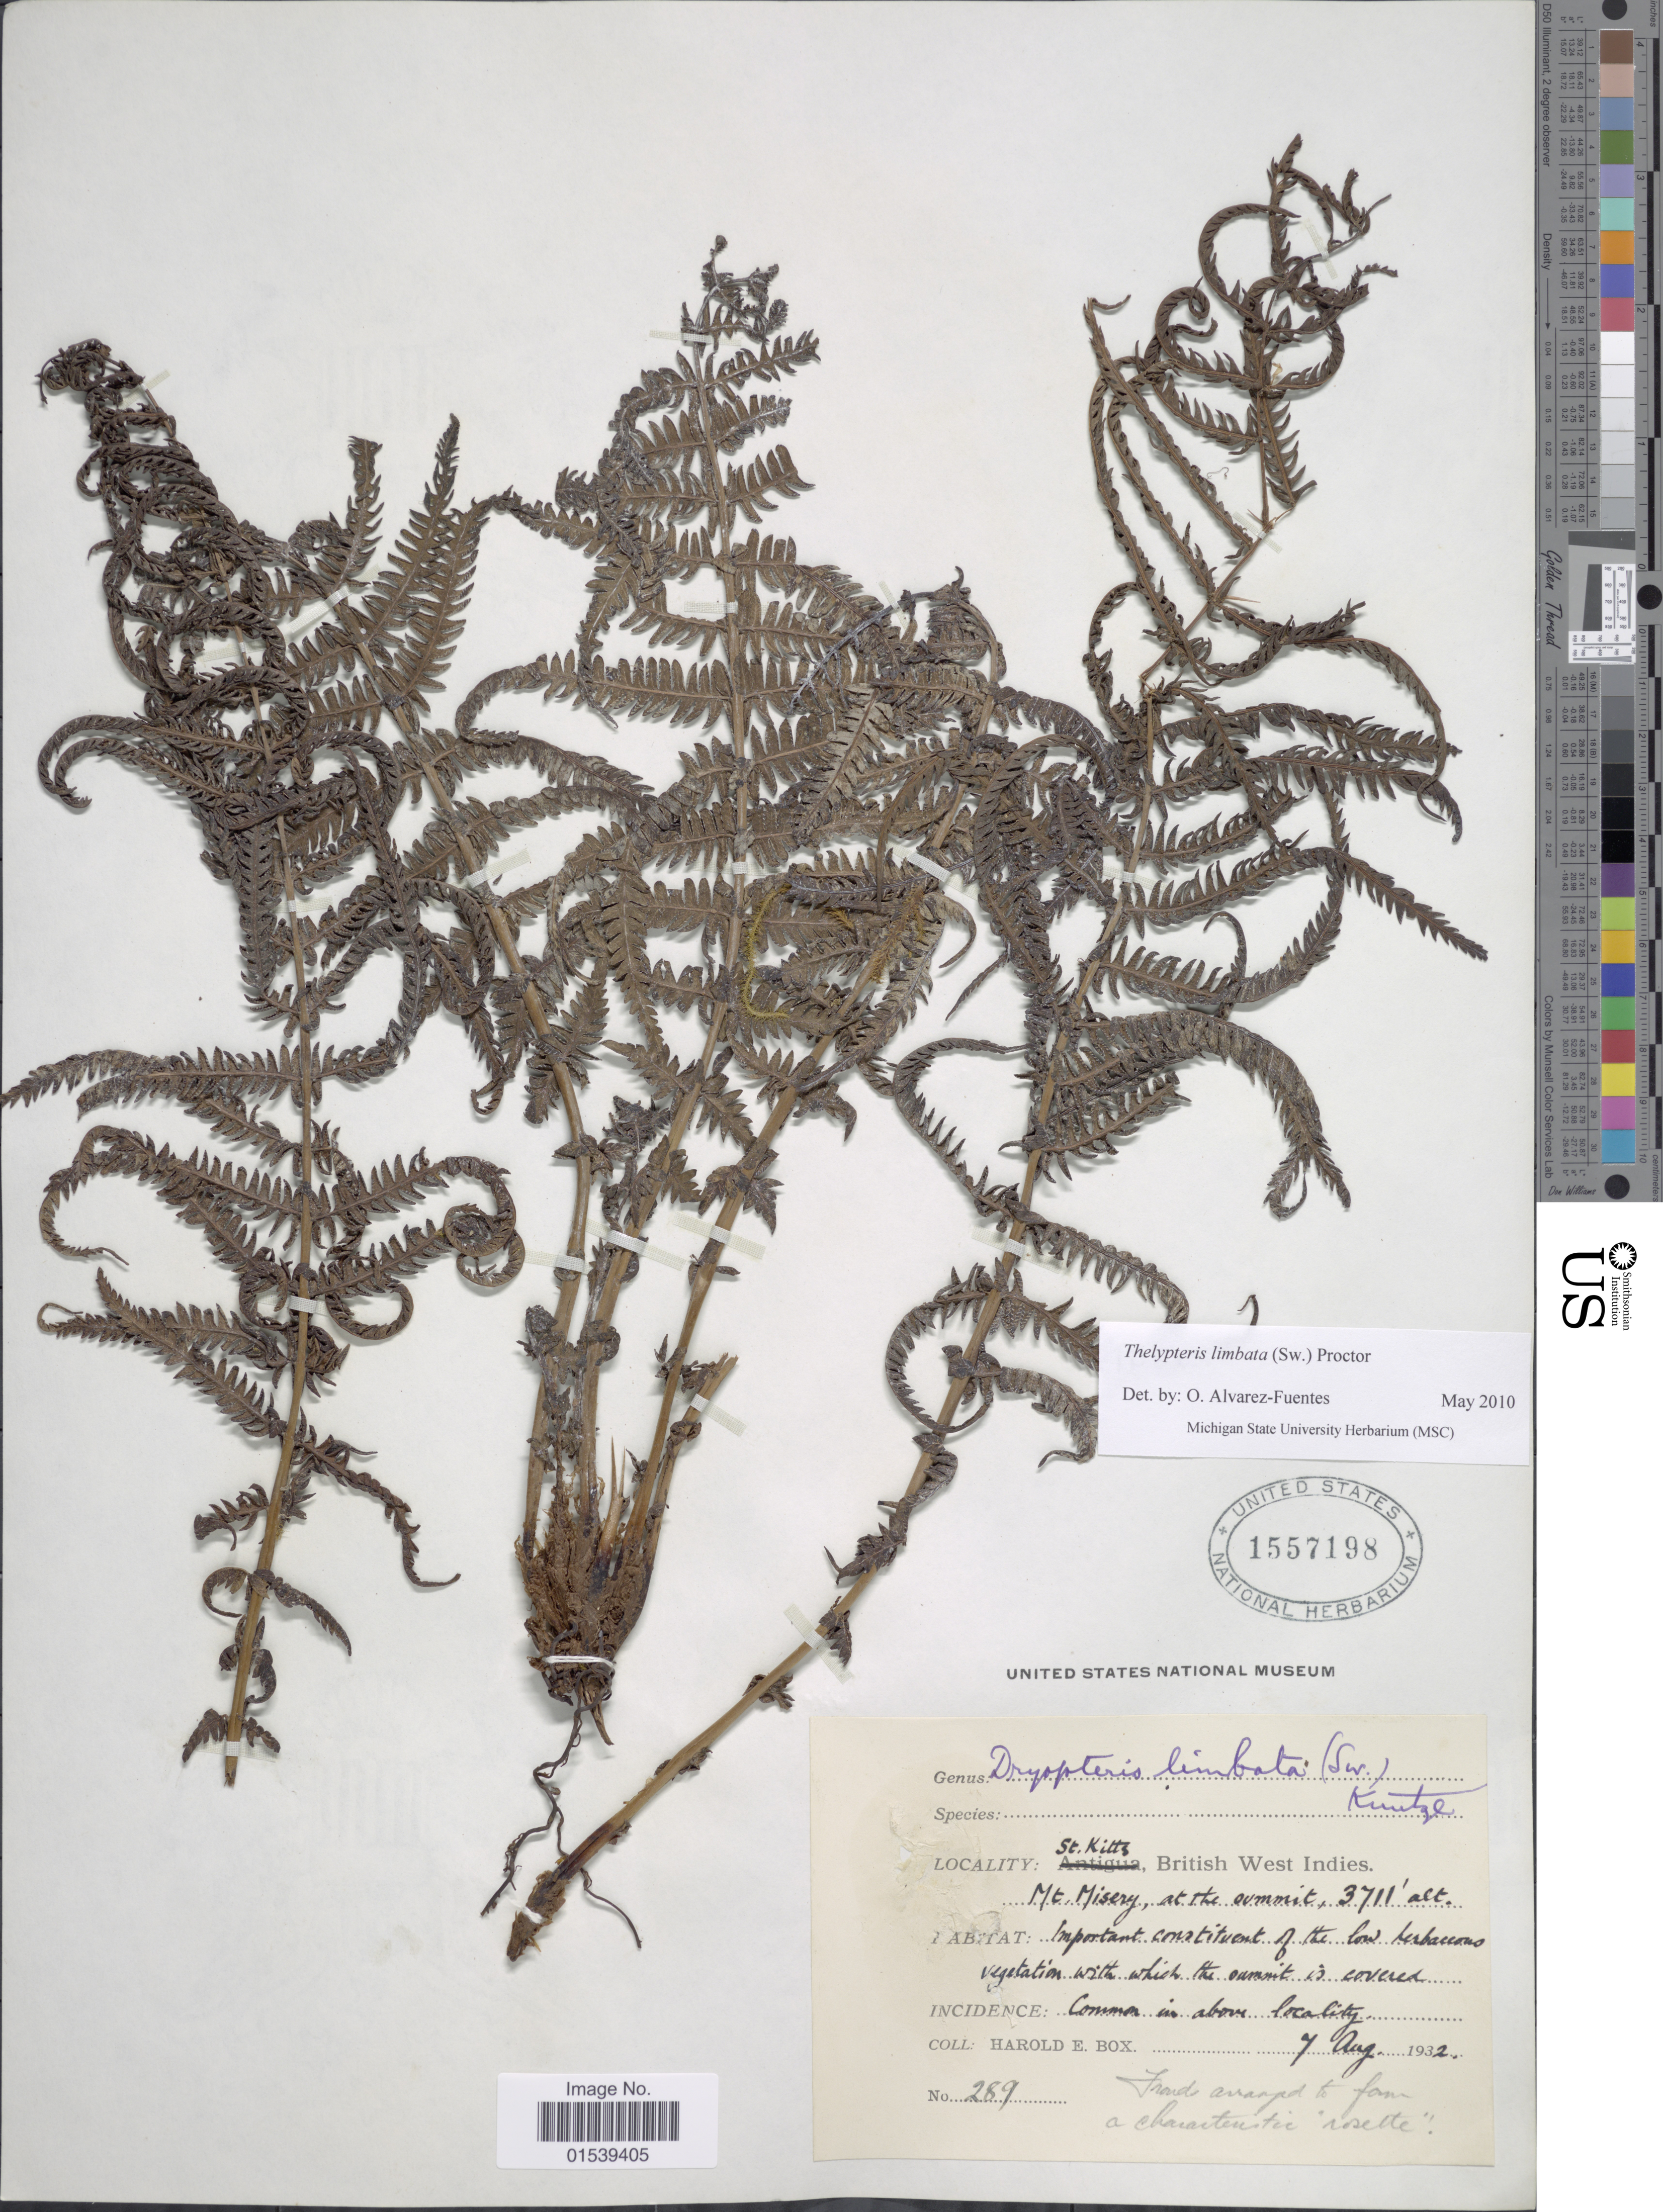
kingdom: Plantae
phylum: Tracheophyta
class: Polypodiopsida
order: Polypodiales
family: Thelypteridaceae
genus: Amauropelta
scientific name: Amauropelta limbata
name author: (Sw.) Pic. Serm.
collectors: H. E. Box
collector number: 289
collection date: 1932-08-07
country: St. Christopher-Nevis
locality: St. Kitts, British West Indies, Mt. Misery, at the summit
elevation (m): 1131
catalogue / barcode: US 1557198